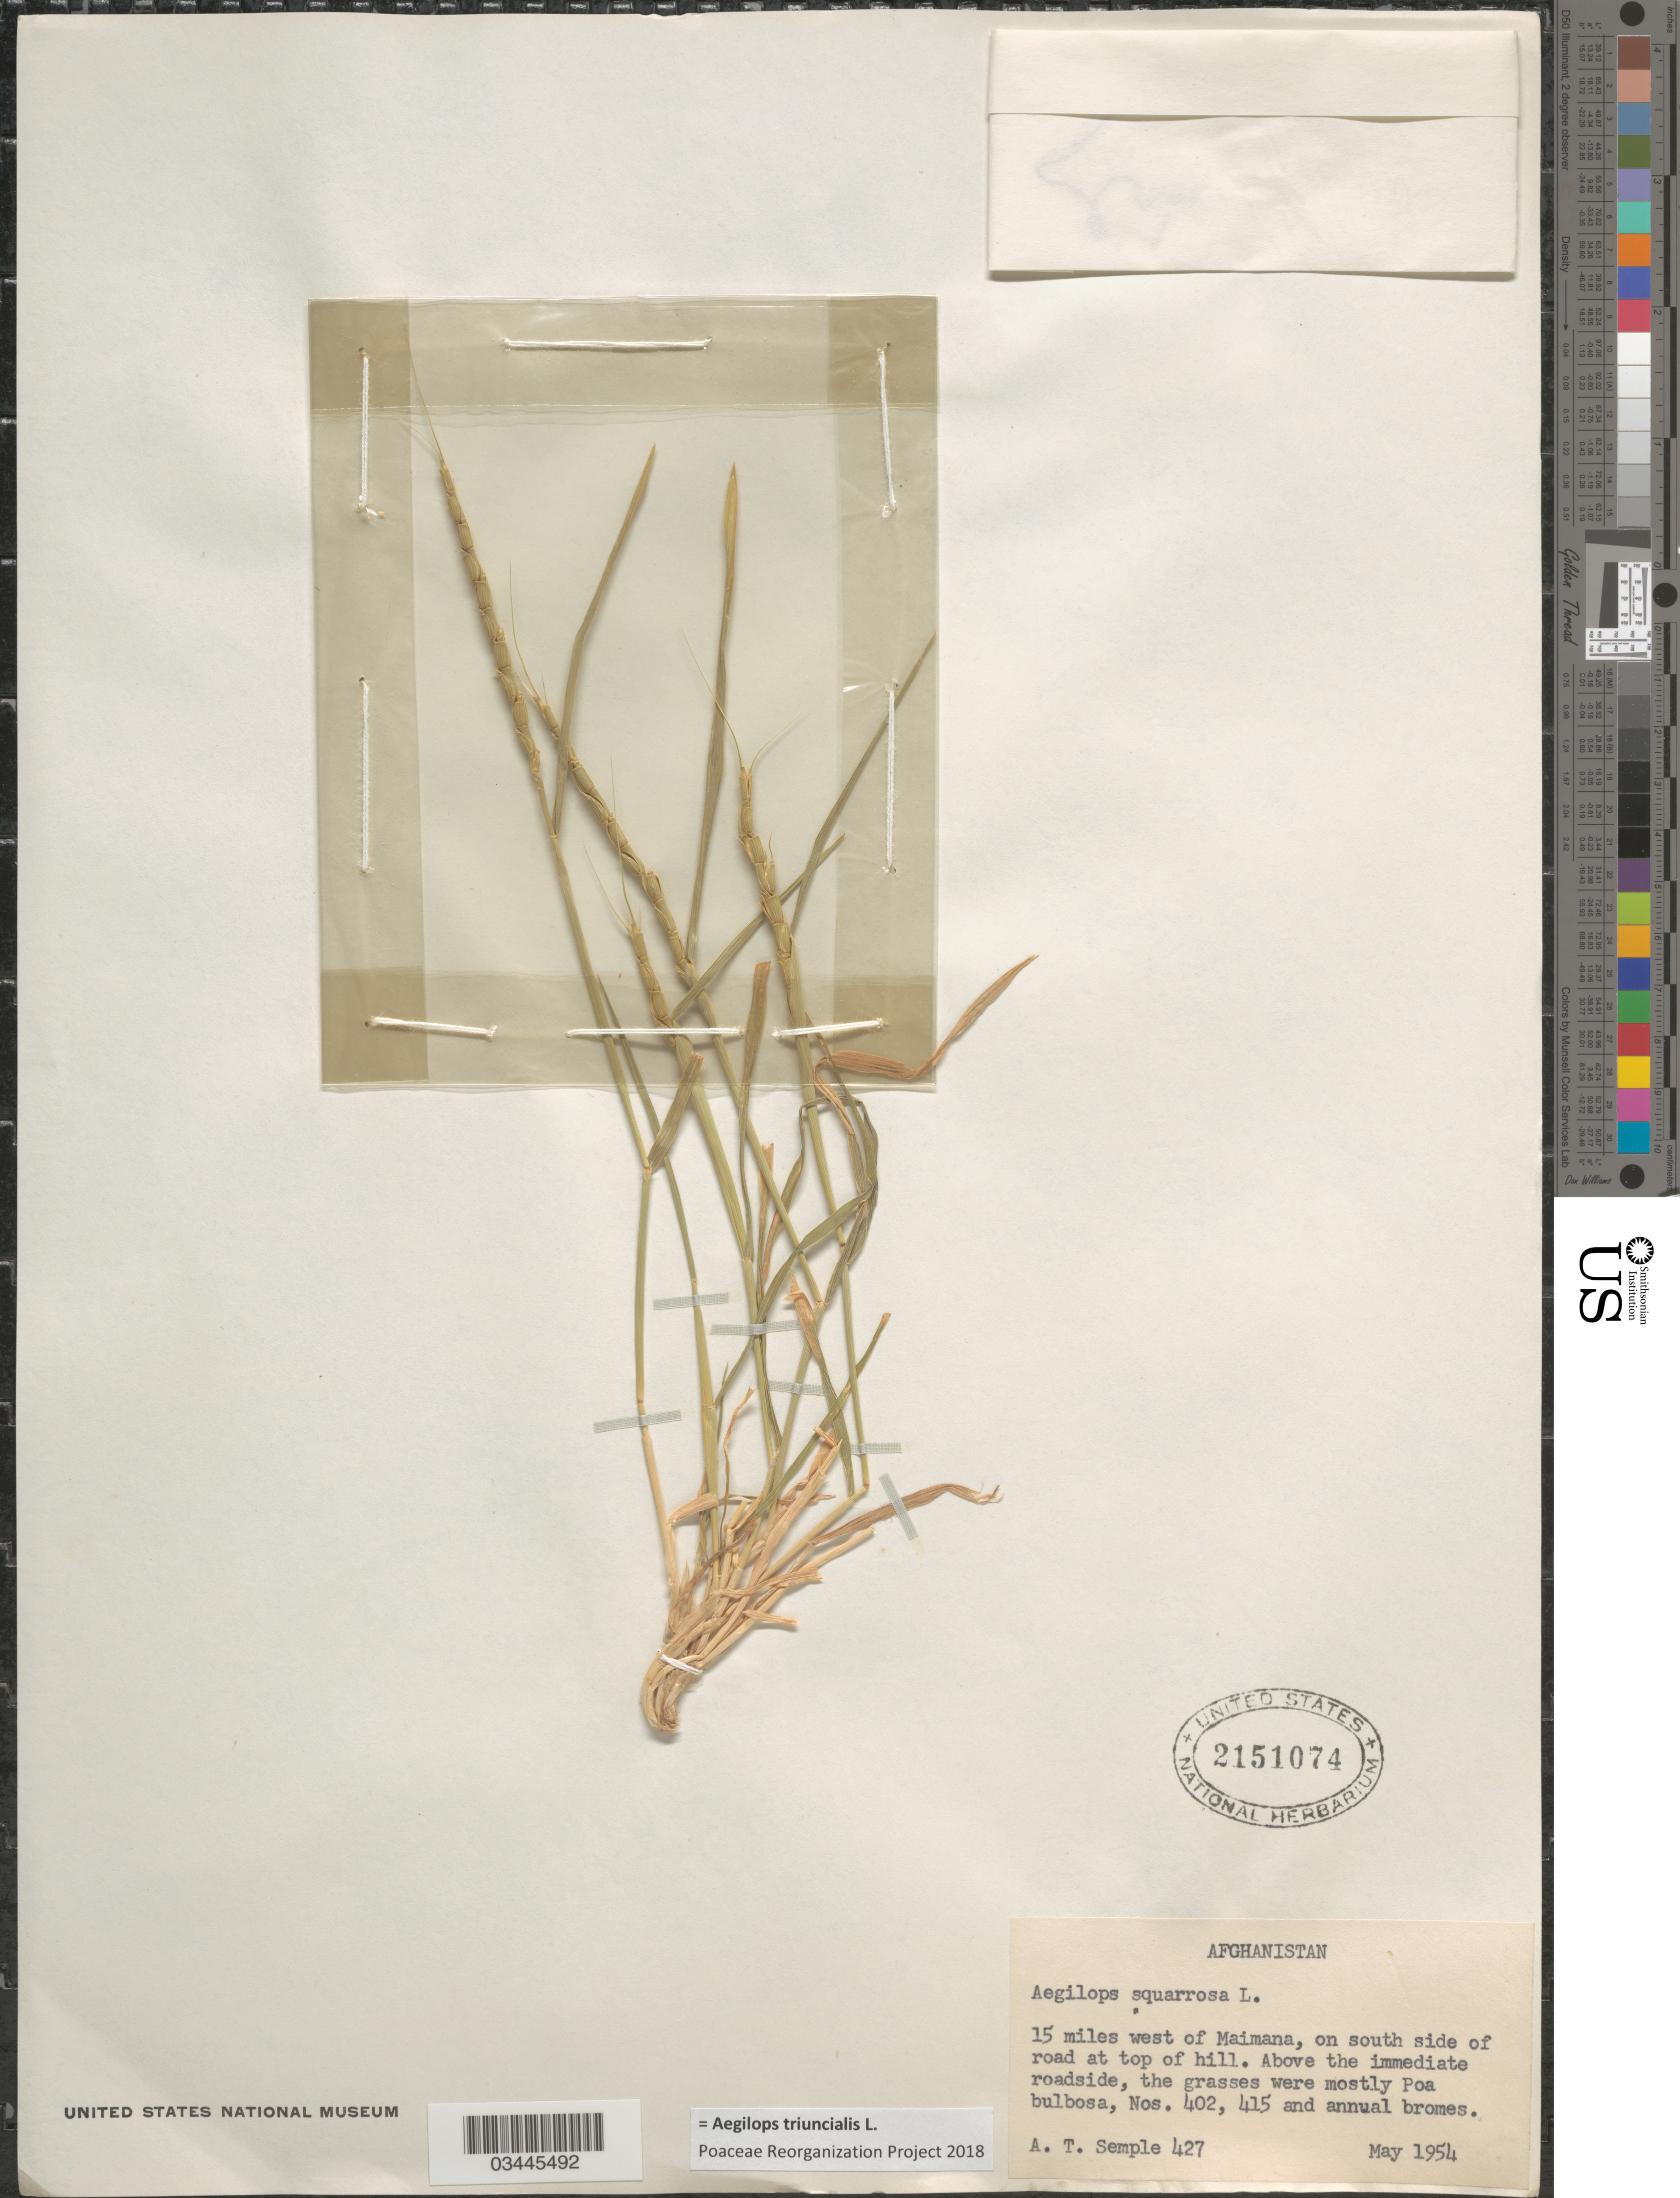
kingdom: Plantae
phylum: Tracheophyta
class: Liliopsida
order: Poales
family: Poaceae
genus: Aegilops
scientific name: Aegilops triuncialis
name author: L.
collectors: A. Semple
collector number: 427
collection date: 1954-05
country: Afghanistan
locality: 15 miles west of Maimana, on south side of road at top of hill. Above the immediate roadside.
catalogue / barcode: US 2151074